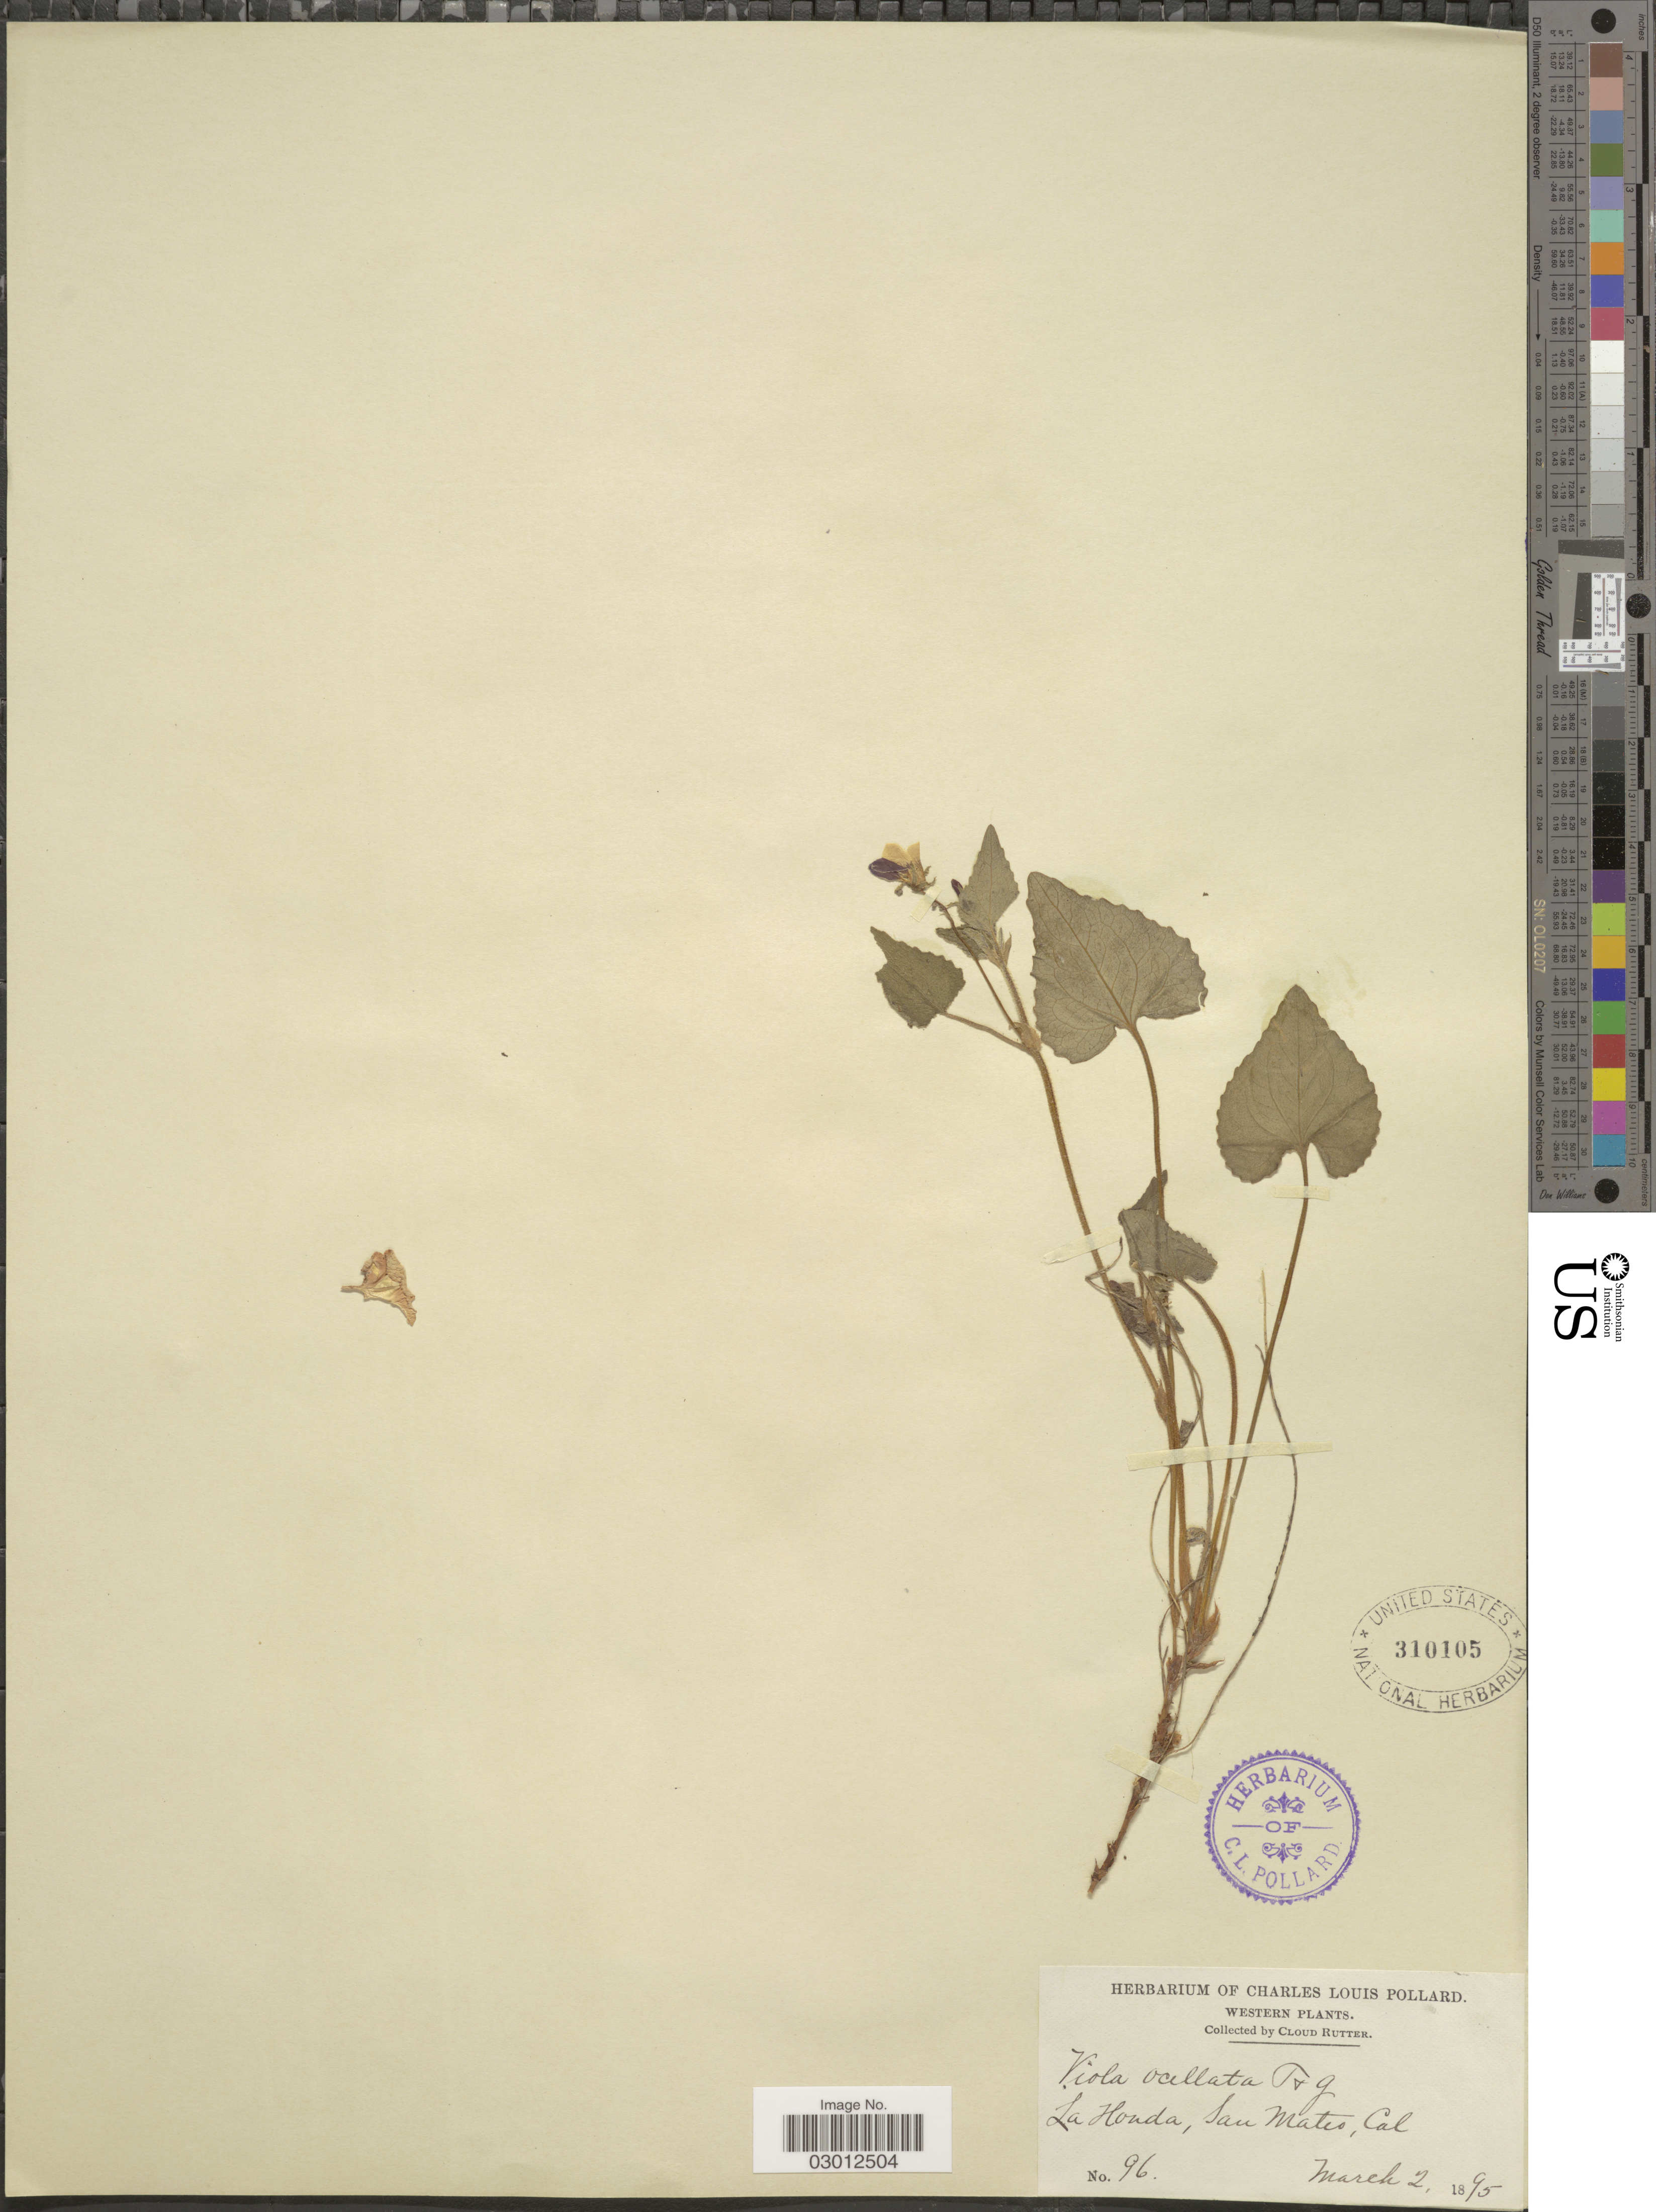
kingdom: Plantae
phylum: Tracheophyta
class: Magnoliopsida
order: Malpighiales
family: Violaceae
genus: Viola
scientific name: Viola ocellata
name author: Torr. & A. Gray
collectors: C. Rutter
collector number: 96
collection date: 1895-03-02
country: United States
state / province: California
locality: Western. La Honda, San Mateo.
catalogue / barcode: US 310105